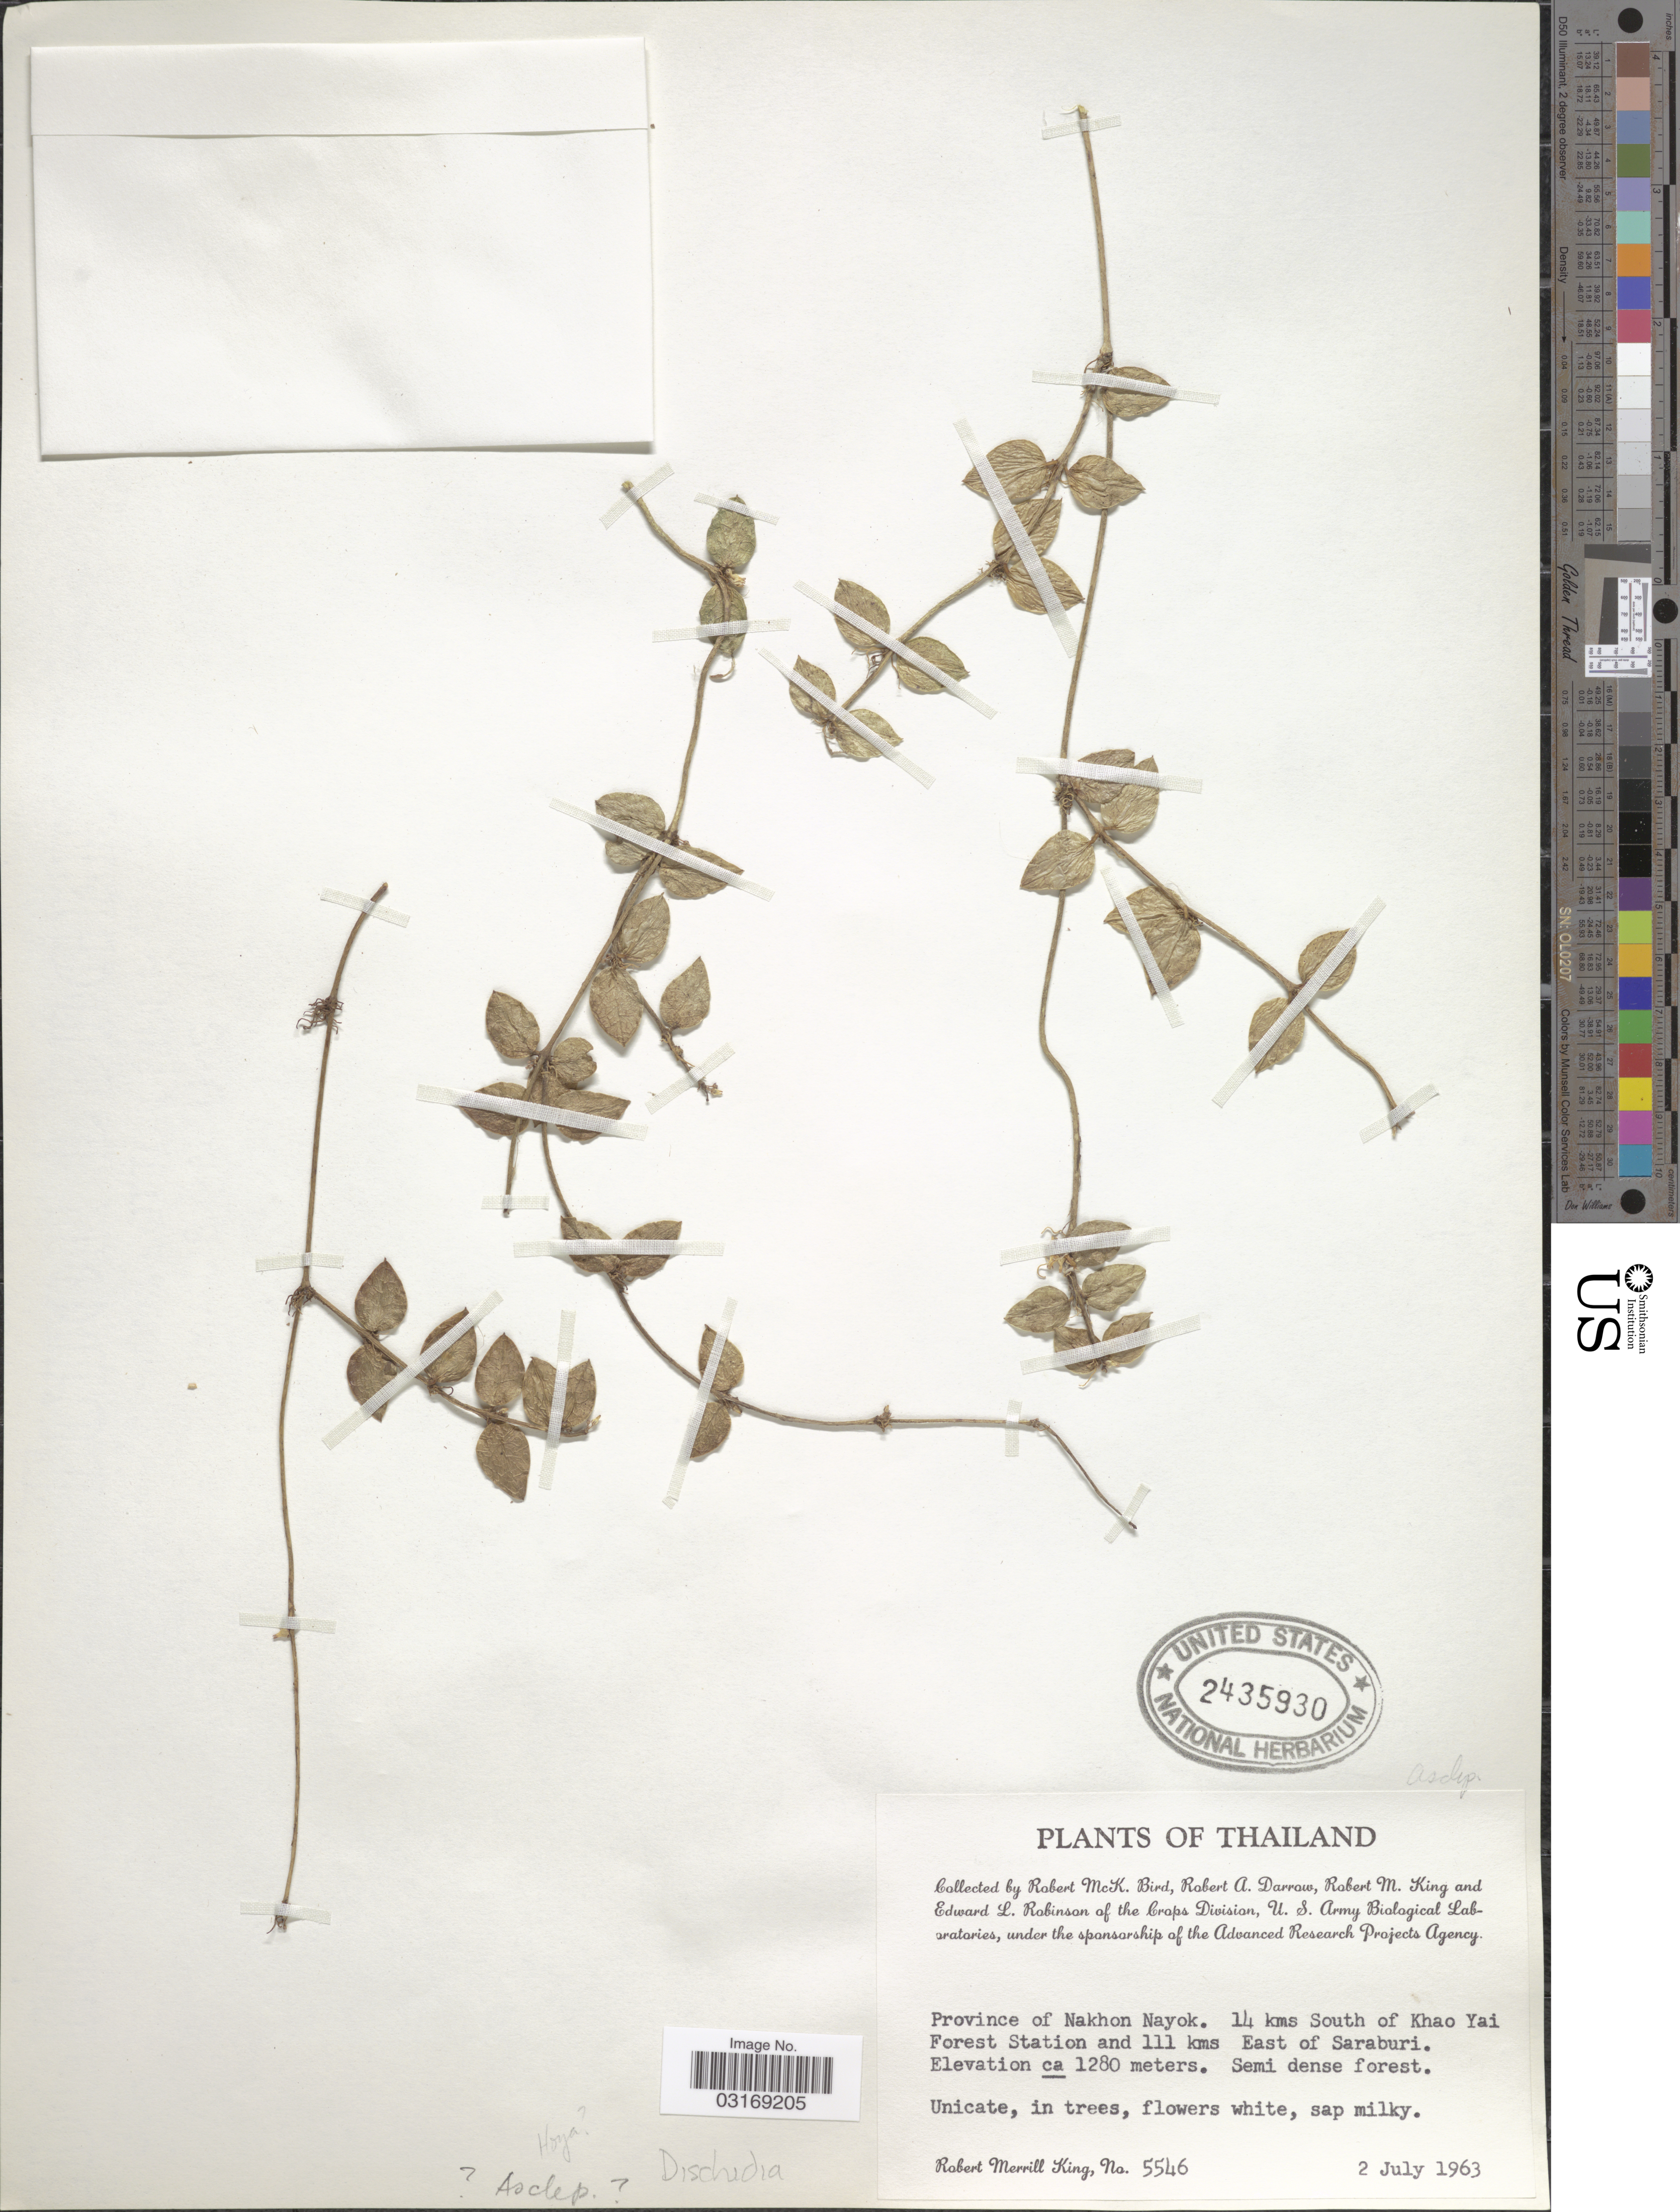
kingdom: Plantae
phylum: Tracheophyta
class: Magnoliopsida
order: Gentianales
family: Apocynaceae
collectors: R. M. King, R. M. Bird & R. A. Darrow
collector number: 5546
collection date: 1963-07-02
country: Thailand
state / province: Nakhon Nayok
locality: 14 kms South of Khao Yai Forest Station and 111 kms East of Saraburi.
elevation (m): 1280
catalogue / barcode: US 2435930